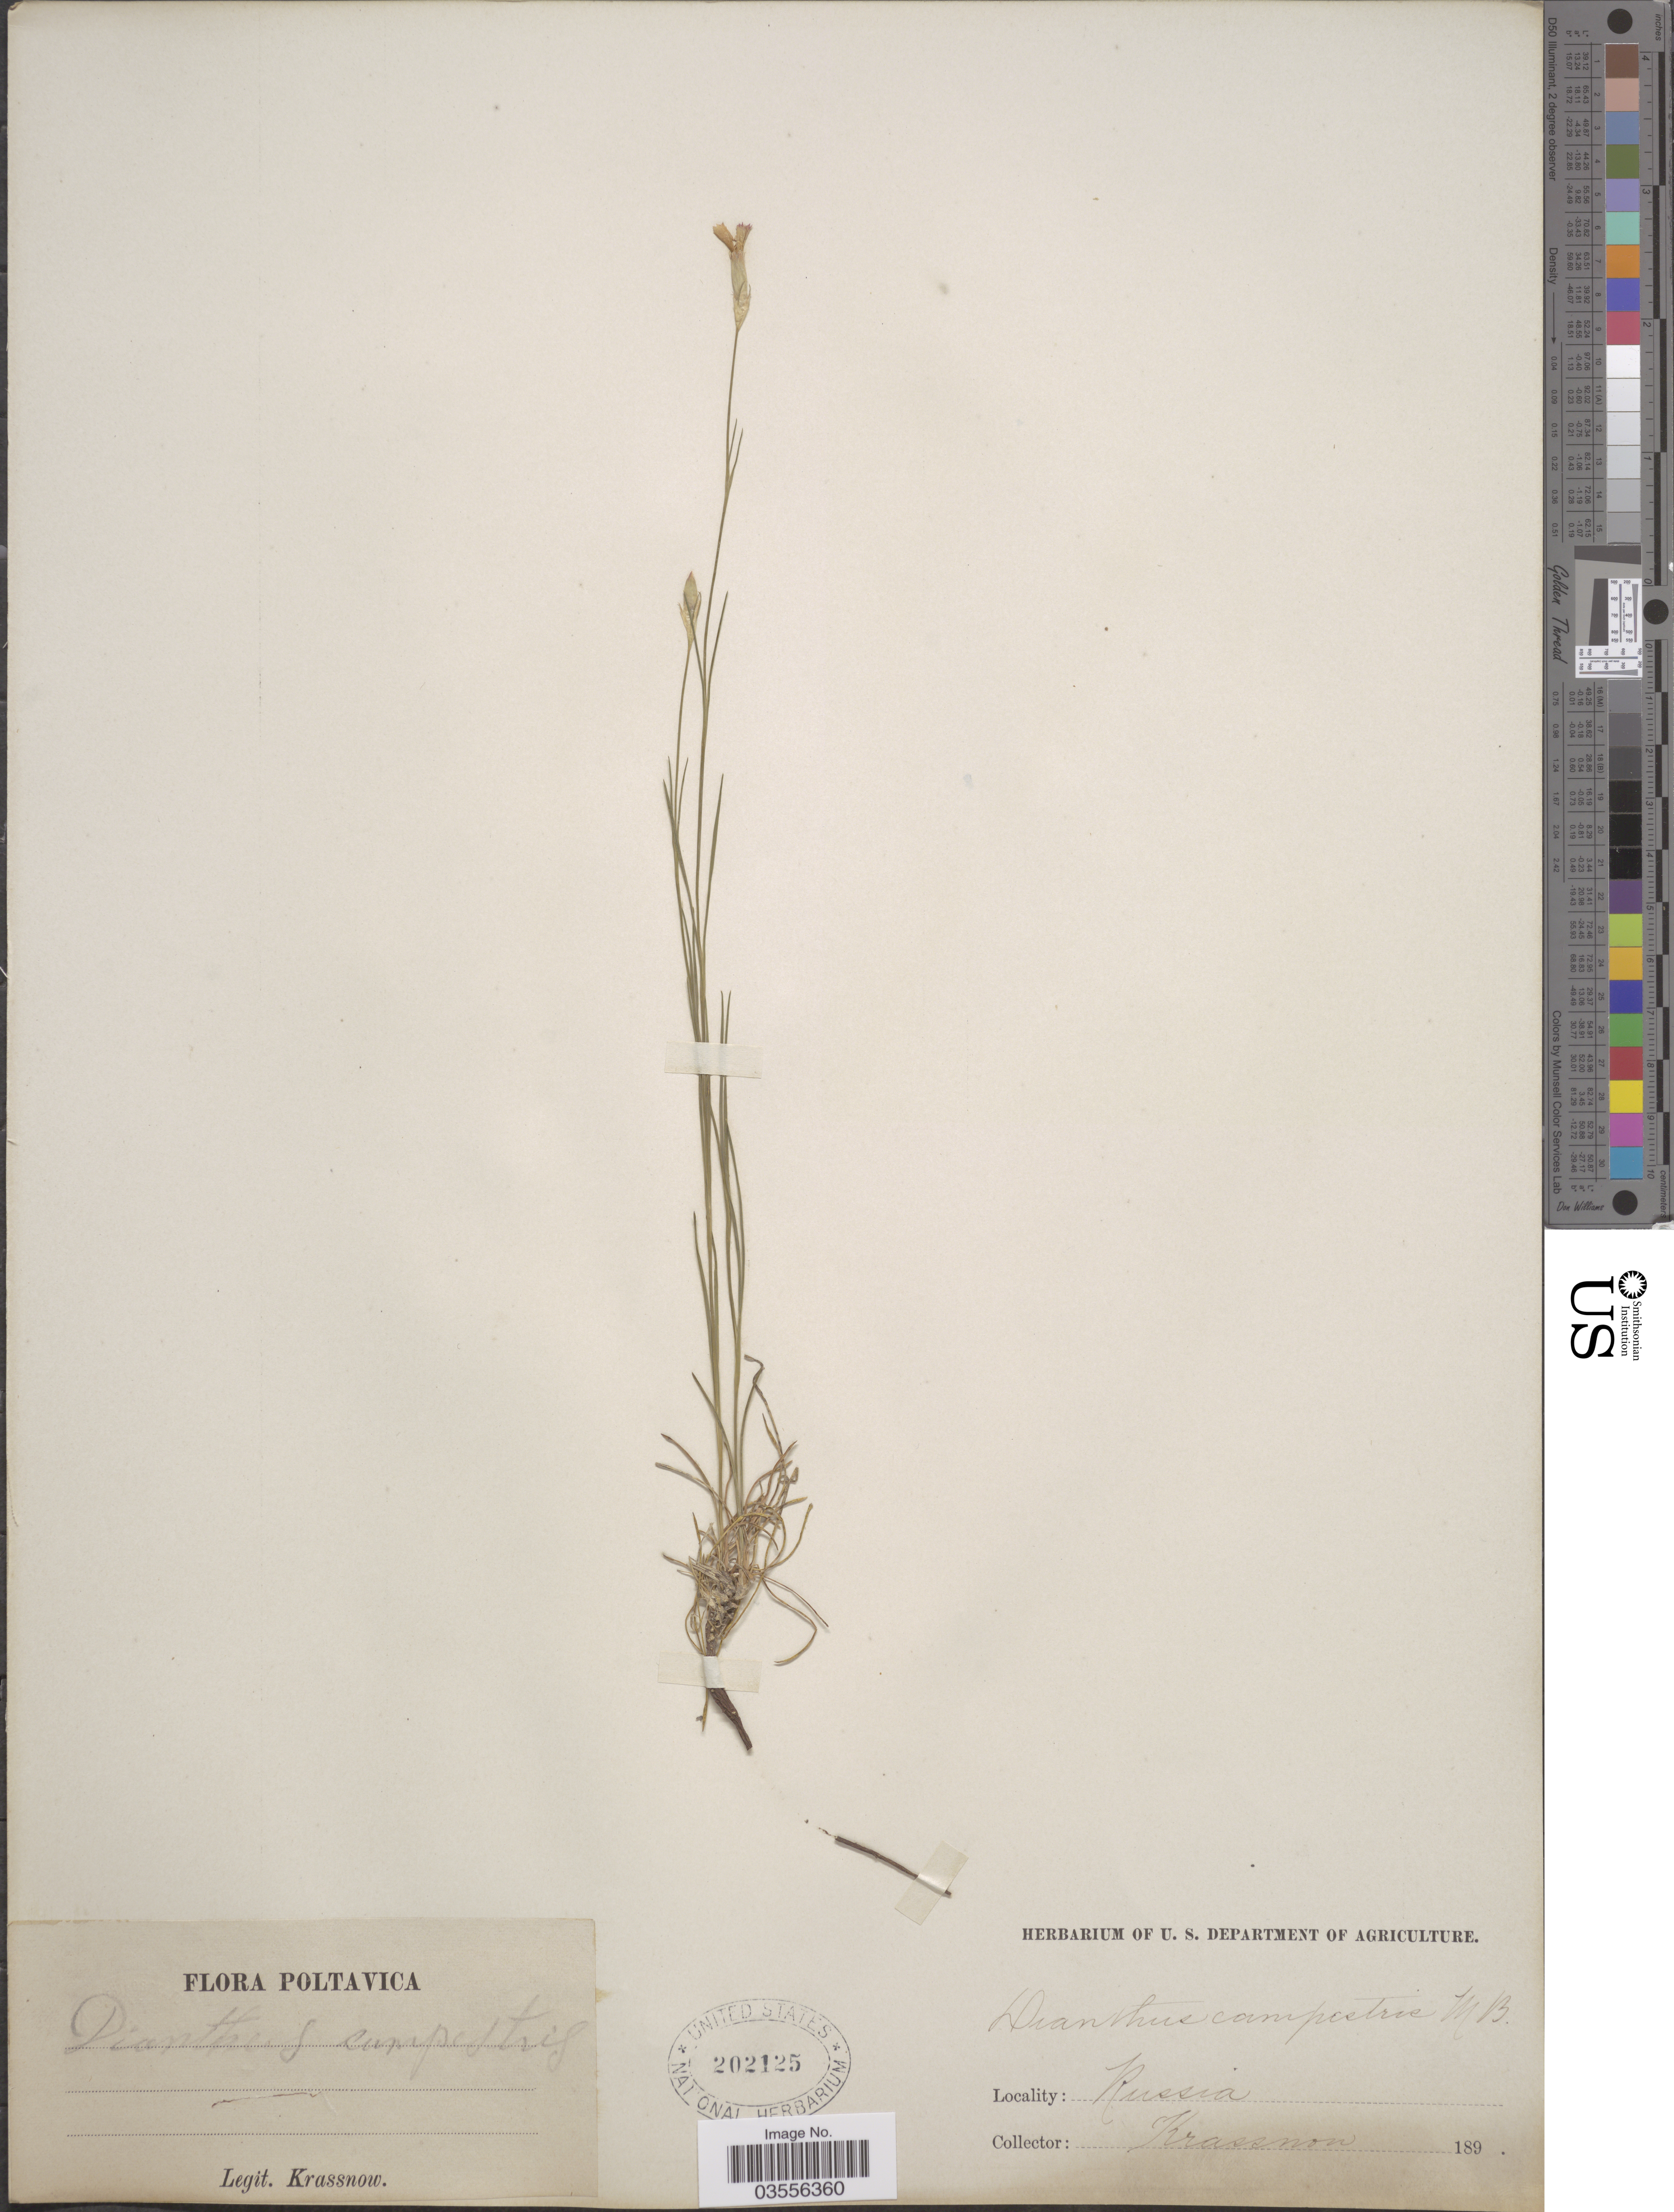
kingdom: Plantae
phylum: Tracheophyta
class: Magnoliopsida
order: Caryophyllales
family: Caryophyllaceae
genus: Dianthus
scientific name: Dianthus campestris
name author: M. Bieb.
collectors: -. Krassnow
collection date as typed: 189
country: Ukraine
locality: Russia. Poltavica.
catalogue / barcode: US 202125